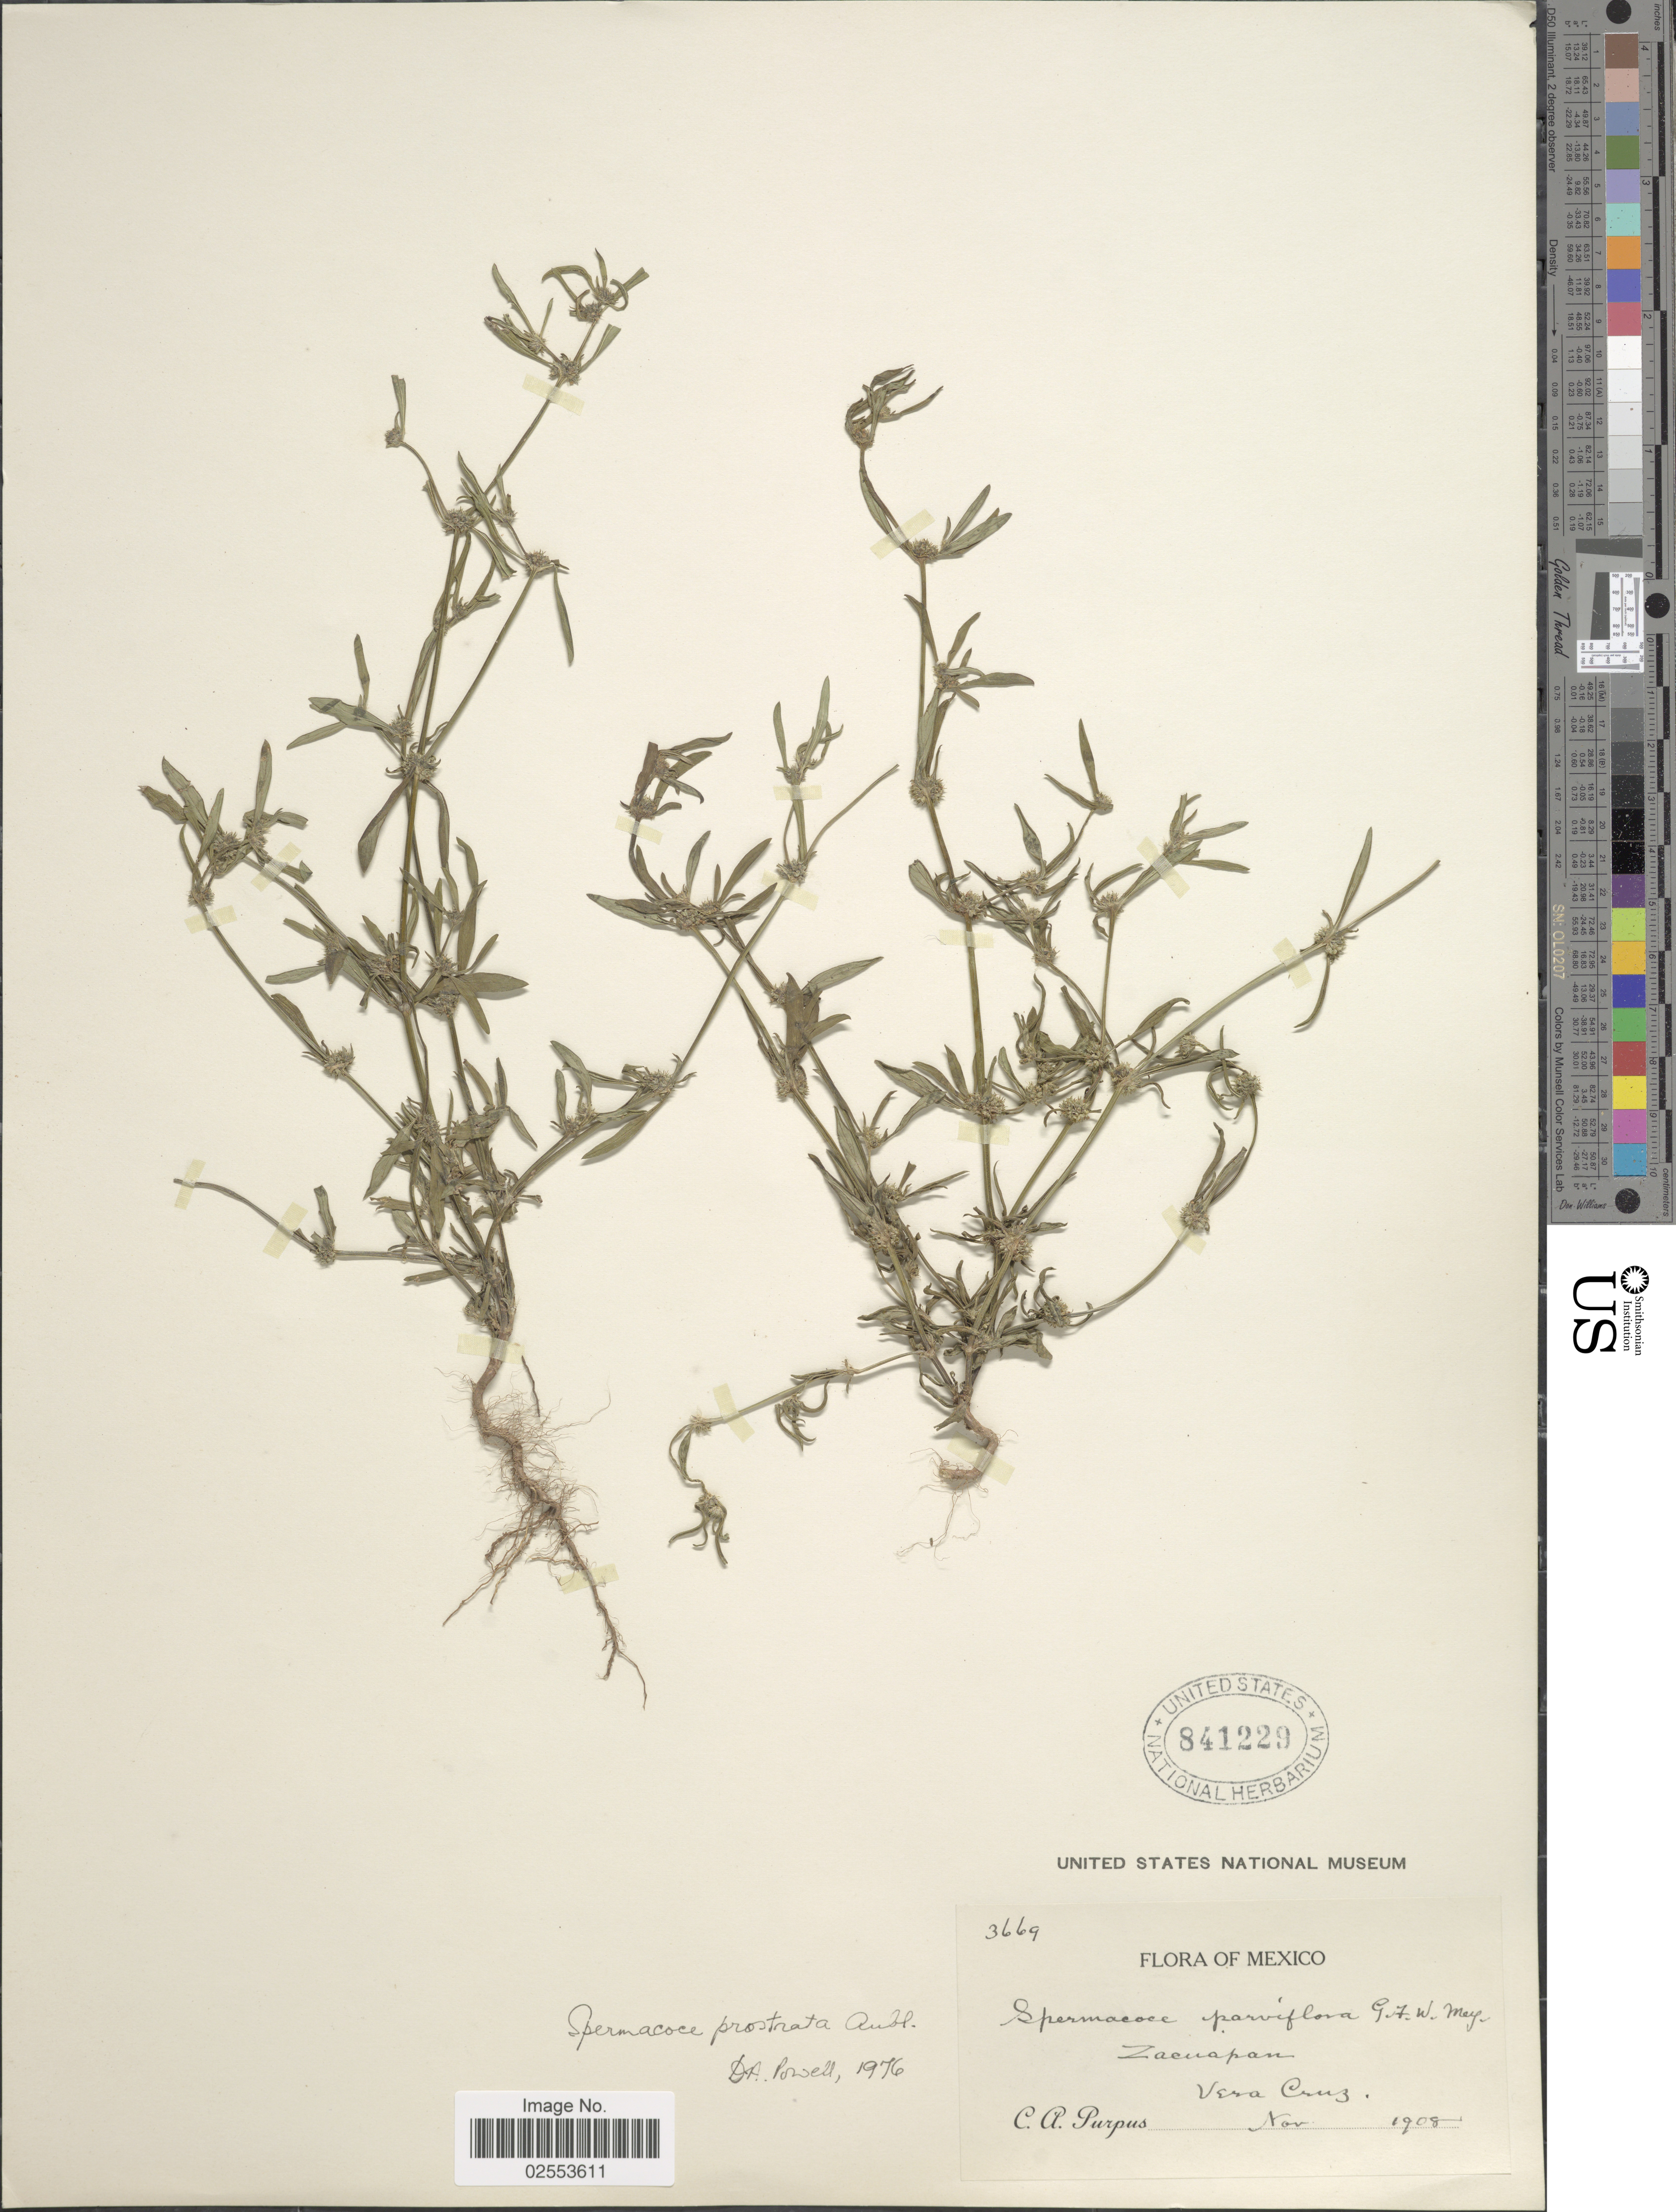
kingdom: Plantae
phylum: Tracheophyta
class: Magnoliopsida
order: Gentianales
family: Rubiaceae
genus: Spermacoce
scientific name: Spermacoce prostrata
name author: Aubl.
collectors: C. A. Purpus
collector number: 3669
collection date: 1908-11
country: Mexico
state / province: Veracruz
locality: Zacuapan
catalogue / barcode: US 841229